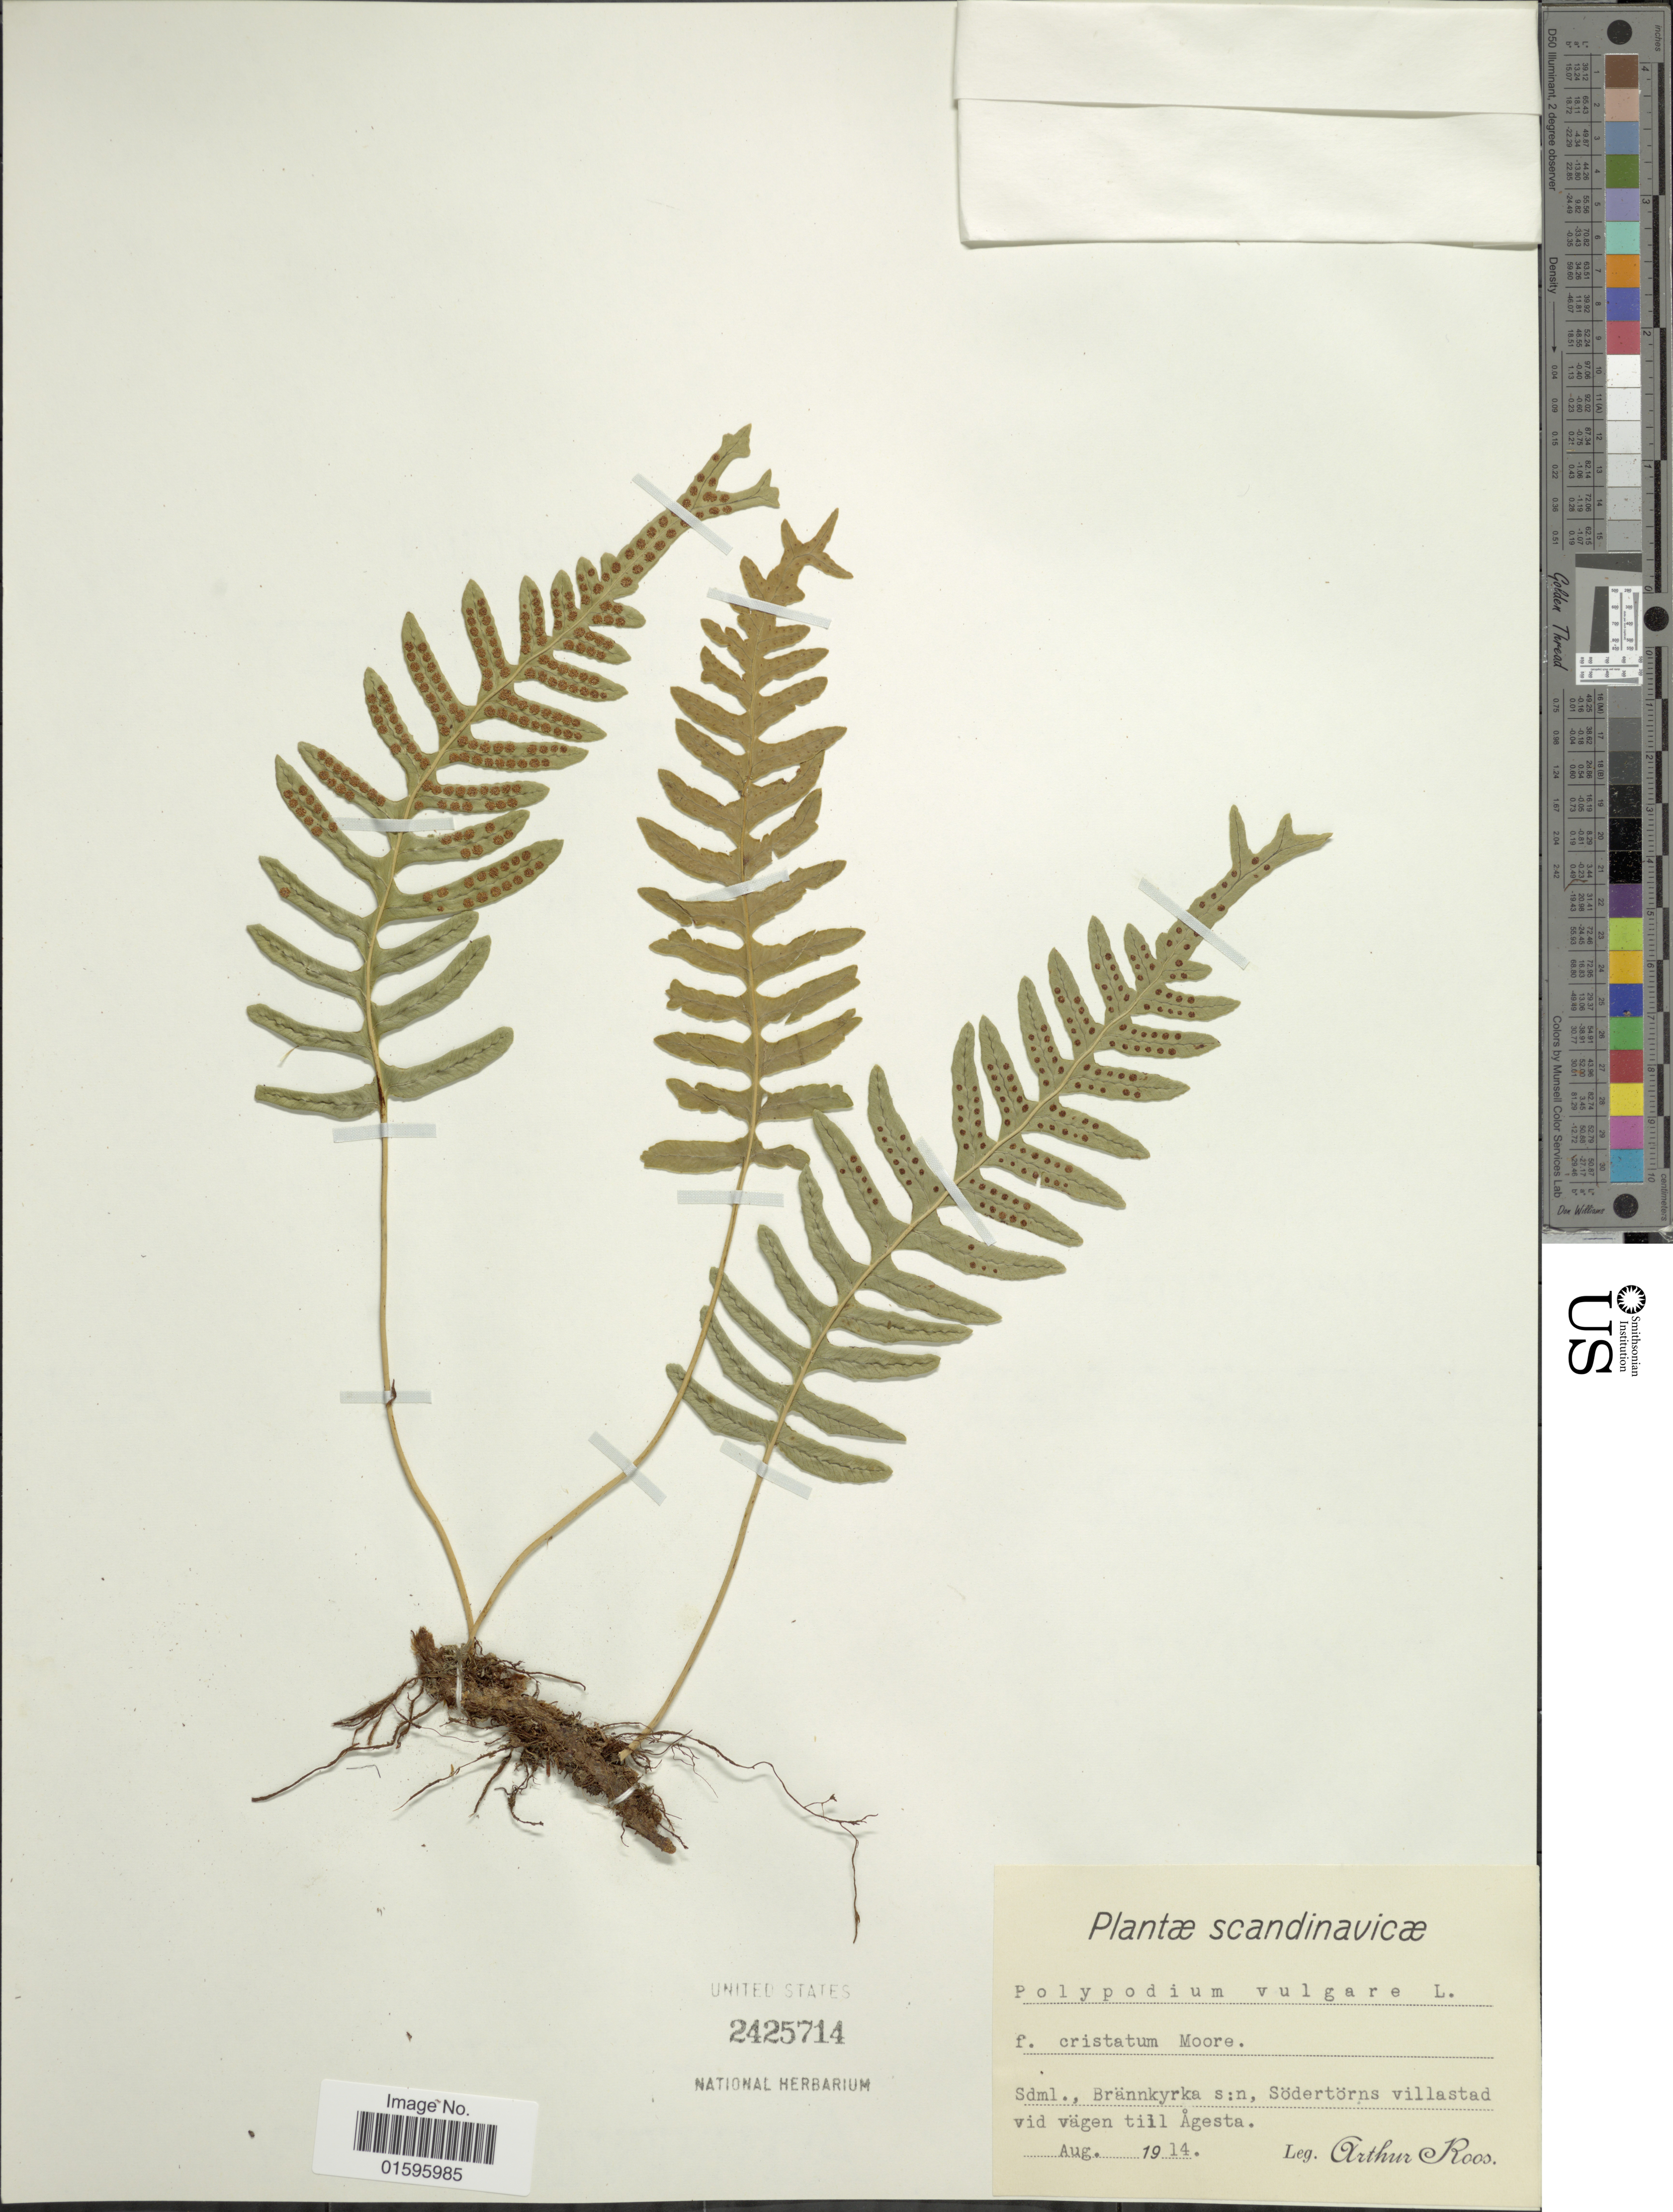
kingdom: Plantae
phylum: Tracheophyta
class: Polypodiopsida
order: Polypodiales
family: Polypodiaceae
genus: Polypodium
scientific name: Polypodium vulgare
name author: L.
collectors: A. Roos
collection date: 1914-08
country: Sweden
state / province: Stockholm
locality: Brännkyrka sn, Södertörns villastad vid vägen till Ågesta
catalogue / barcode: US 2425714